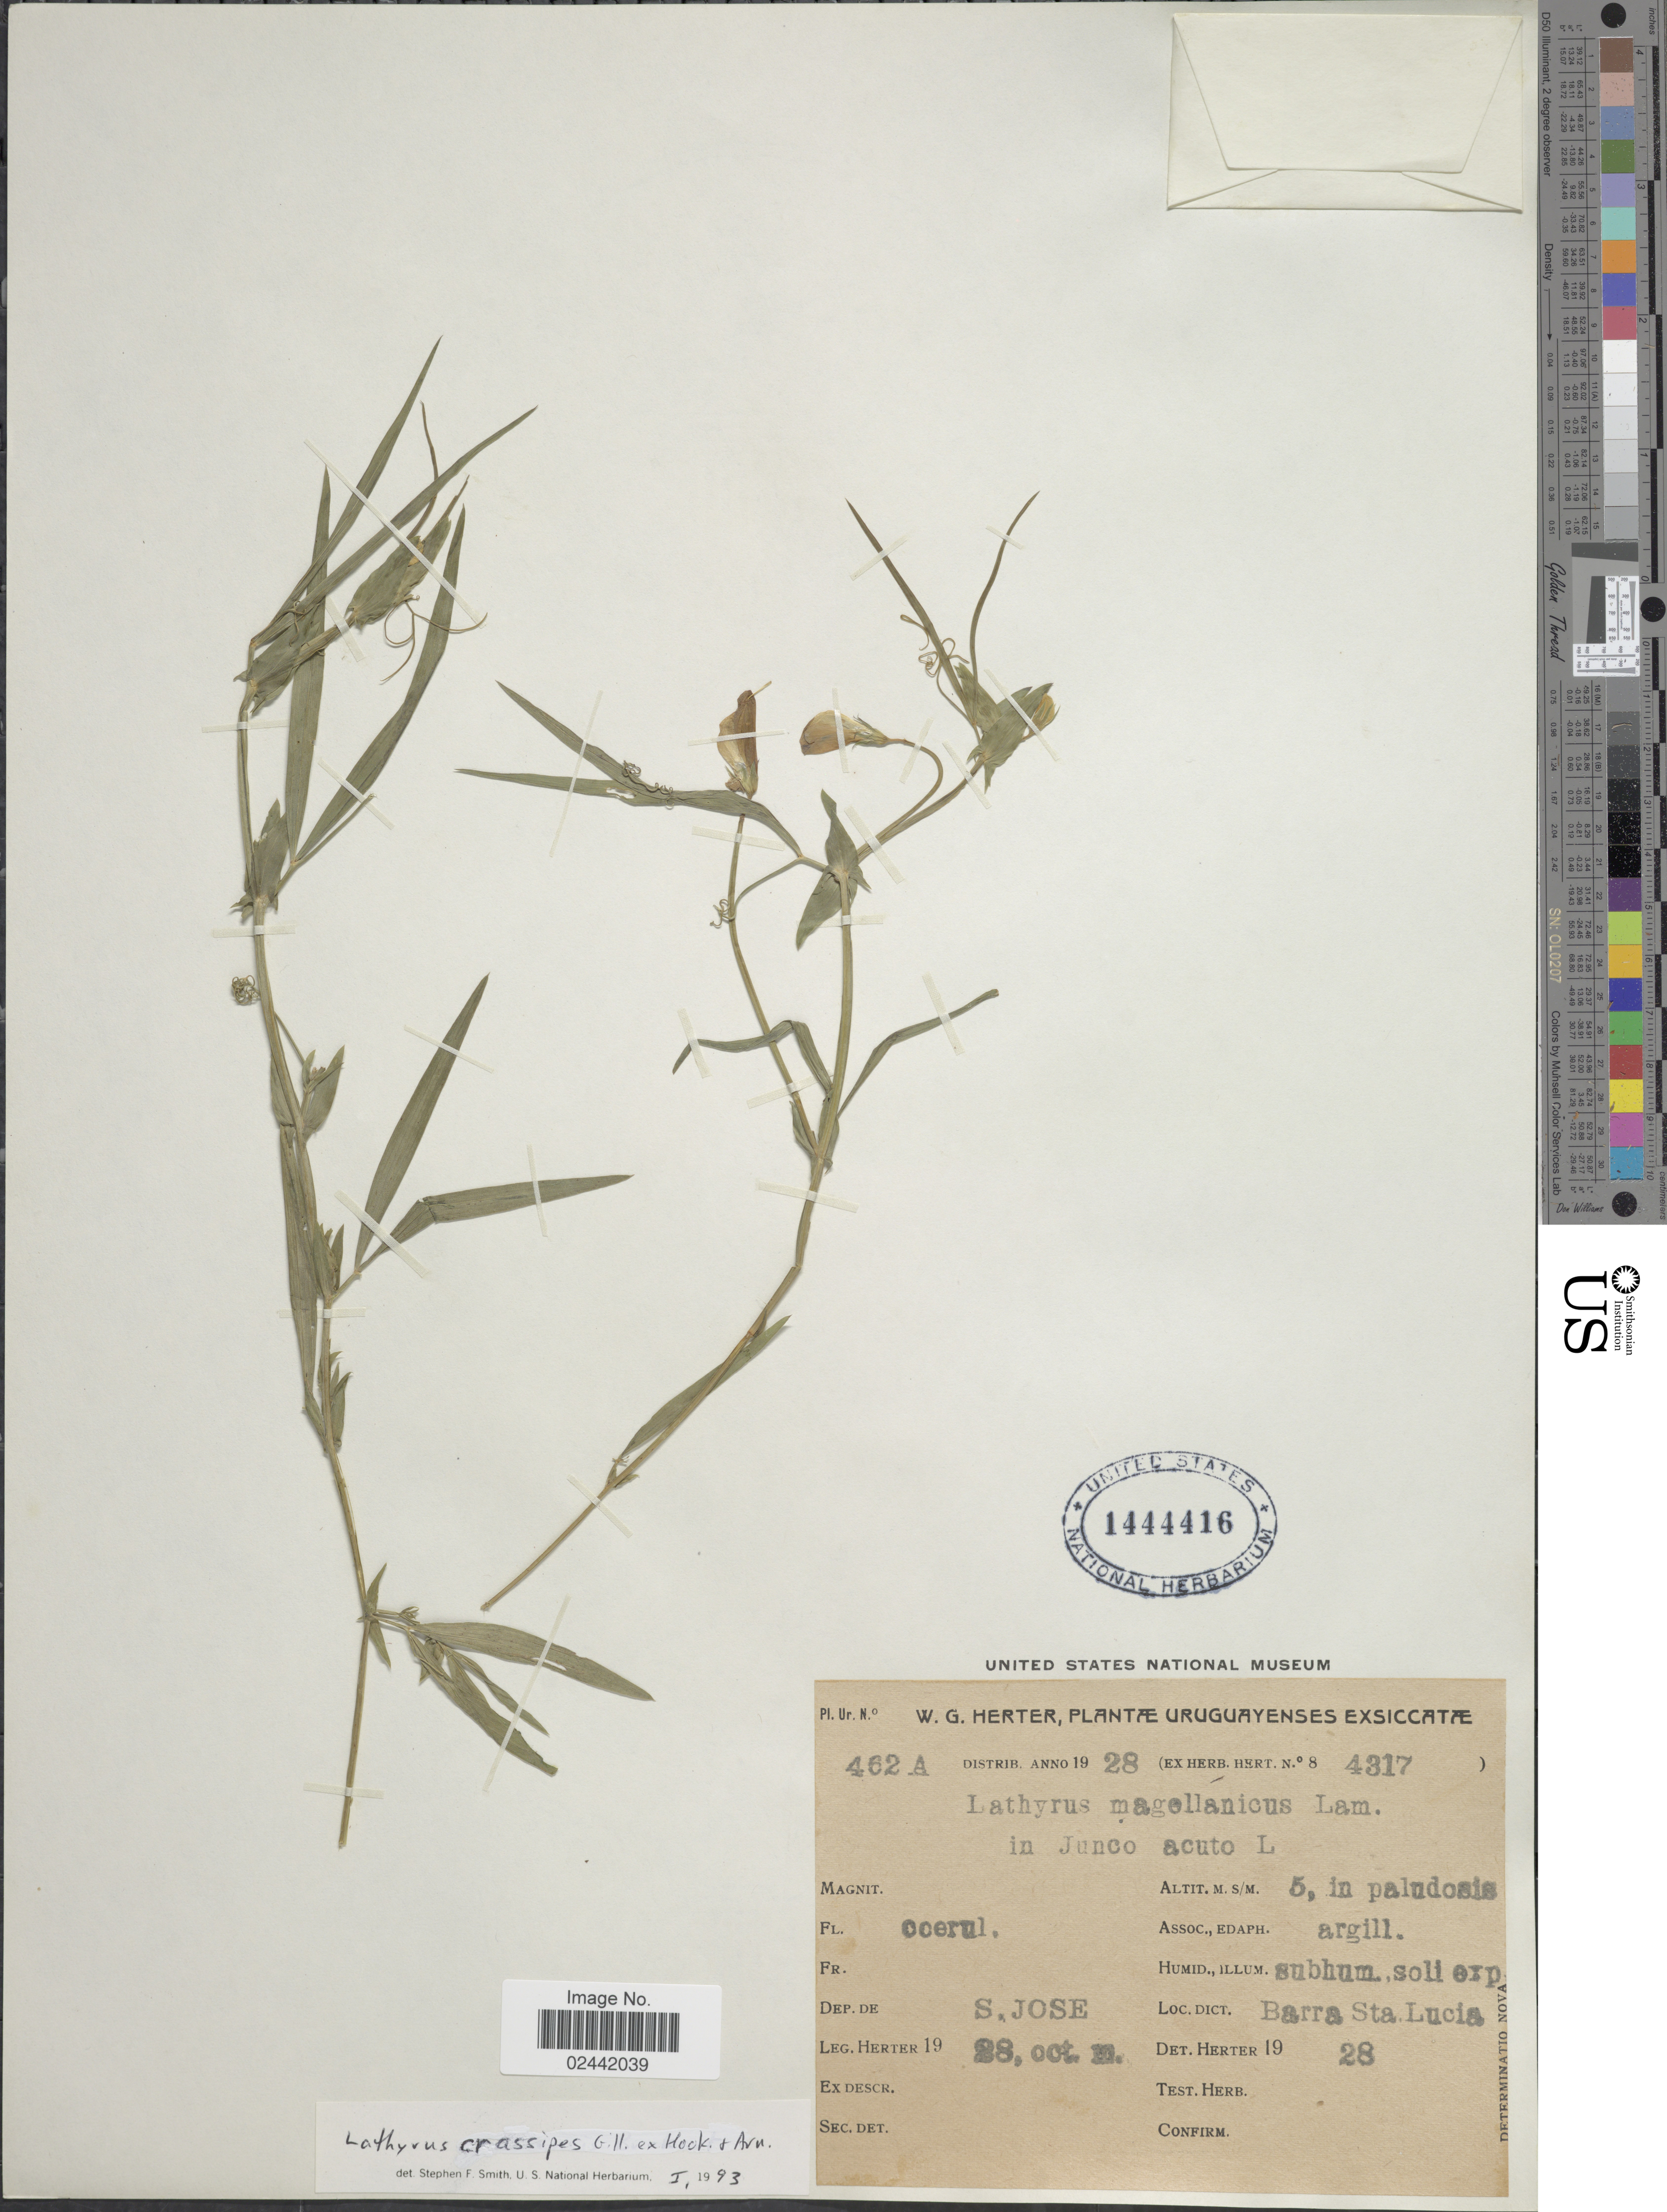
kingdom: Plantae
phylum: Tracheophyta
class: Magnoliopsida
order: Fabales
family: Fabaceae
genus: Lathyrus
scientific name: Lathyrus crassipes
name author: Gillies ex Hook. & Arn.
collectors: W. G. Herter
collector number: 462A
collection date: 1928-10-11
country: Uruguay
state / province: San Jose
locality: Uruguayenses. Dep. de S. Jose. Loc.Dict.: Barra Sta. Lucia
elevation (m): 5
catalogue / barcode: US 1444416